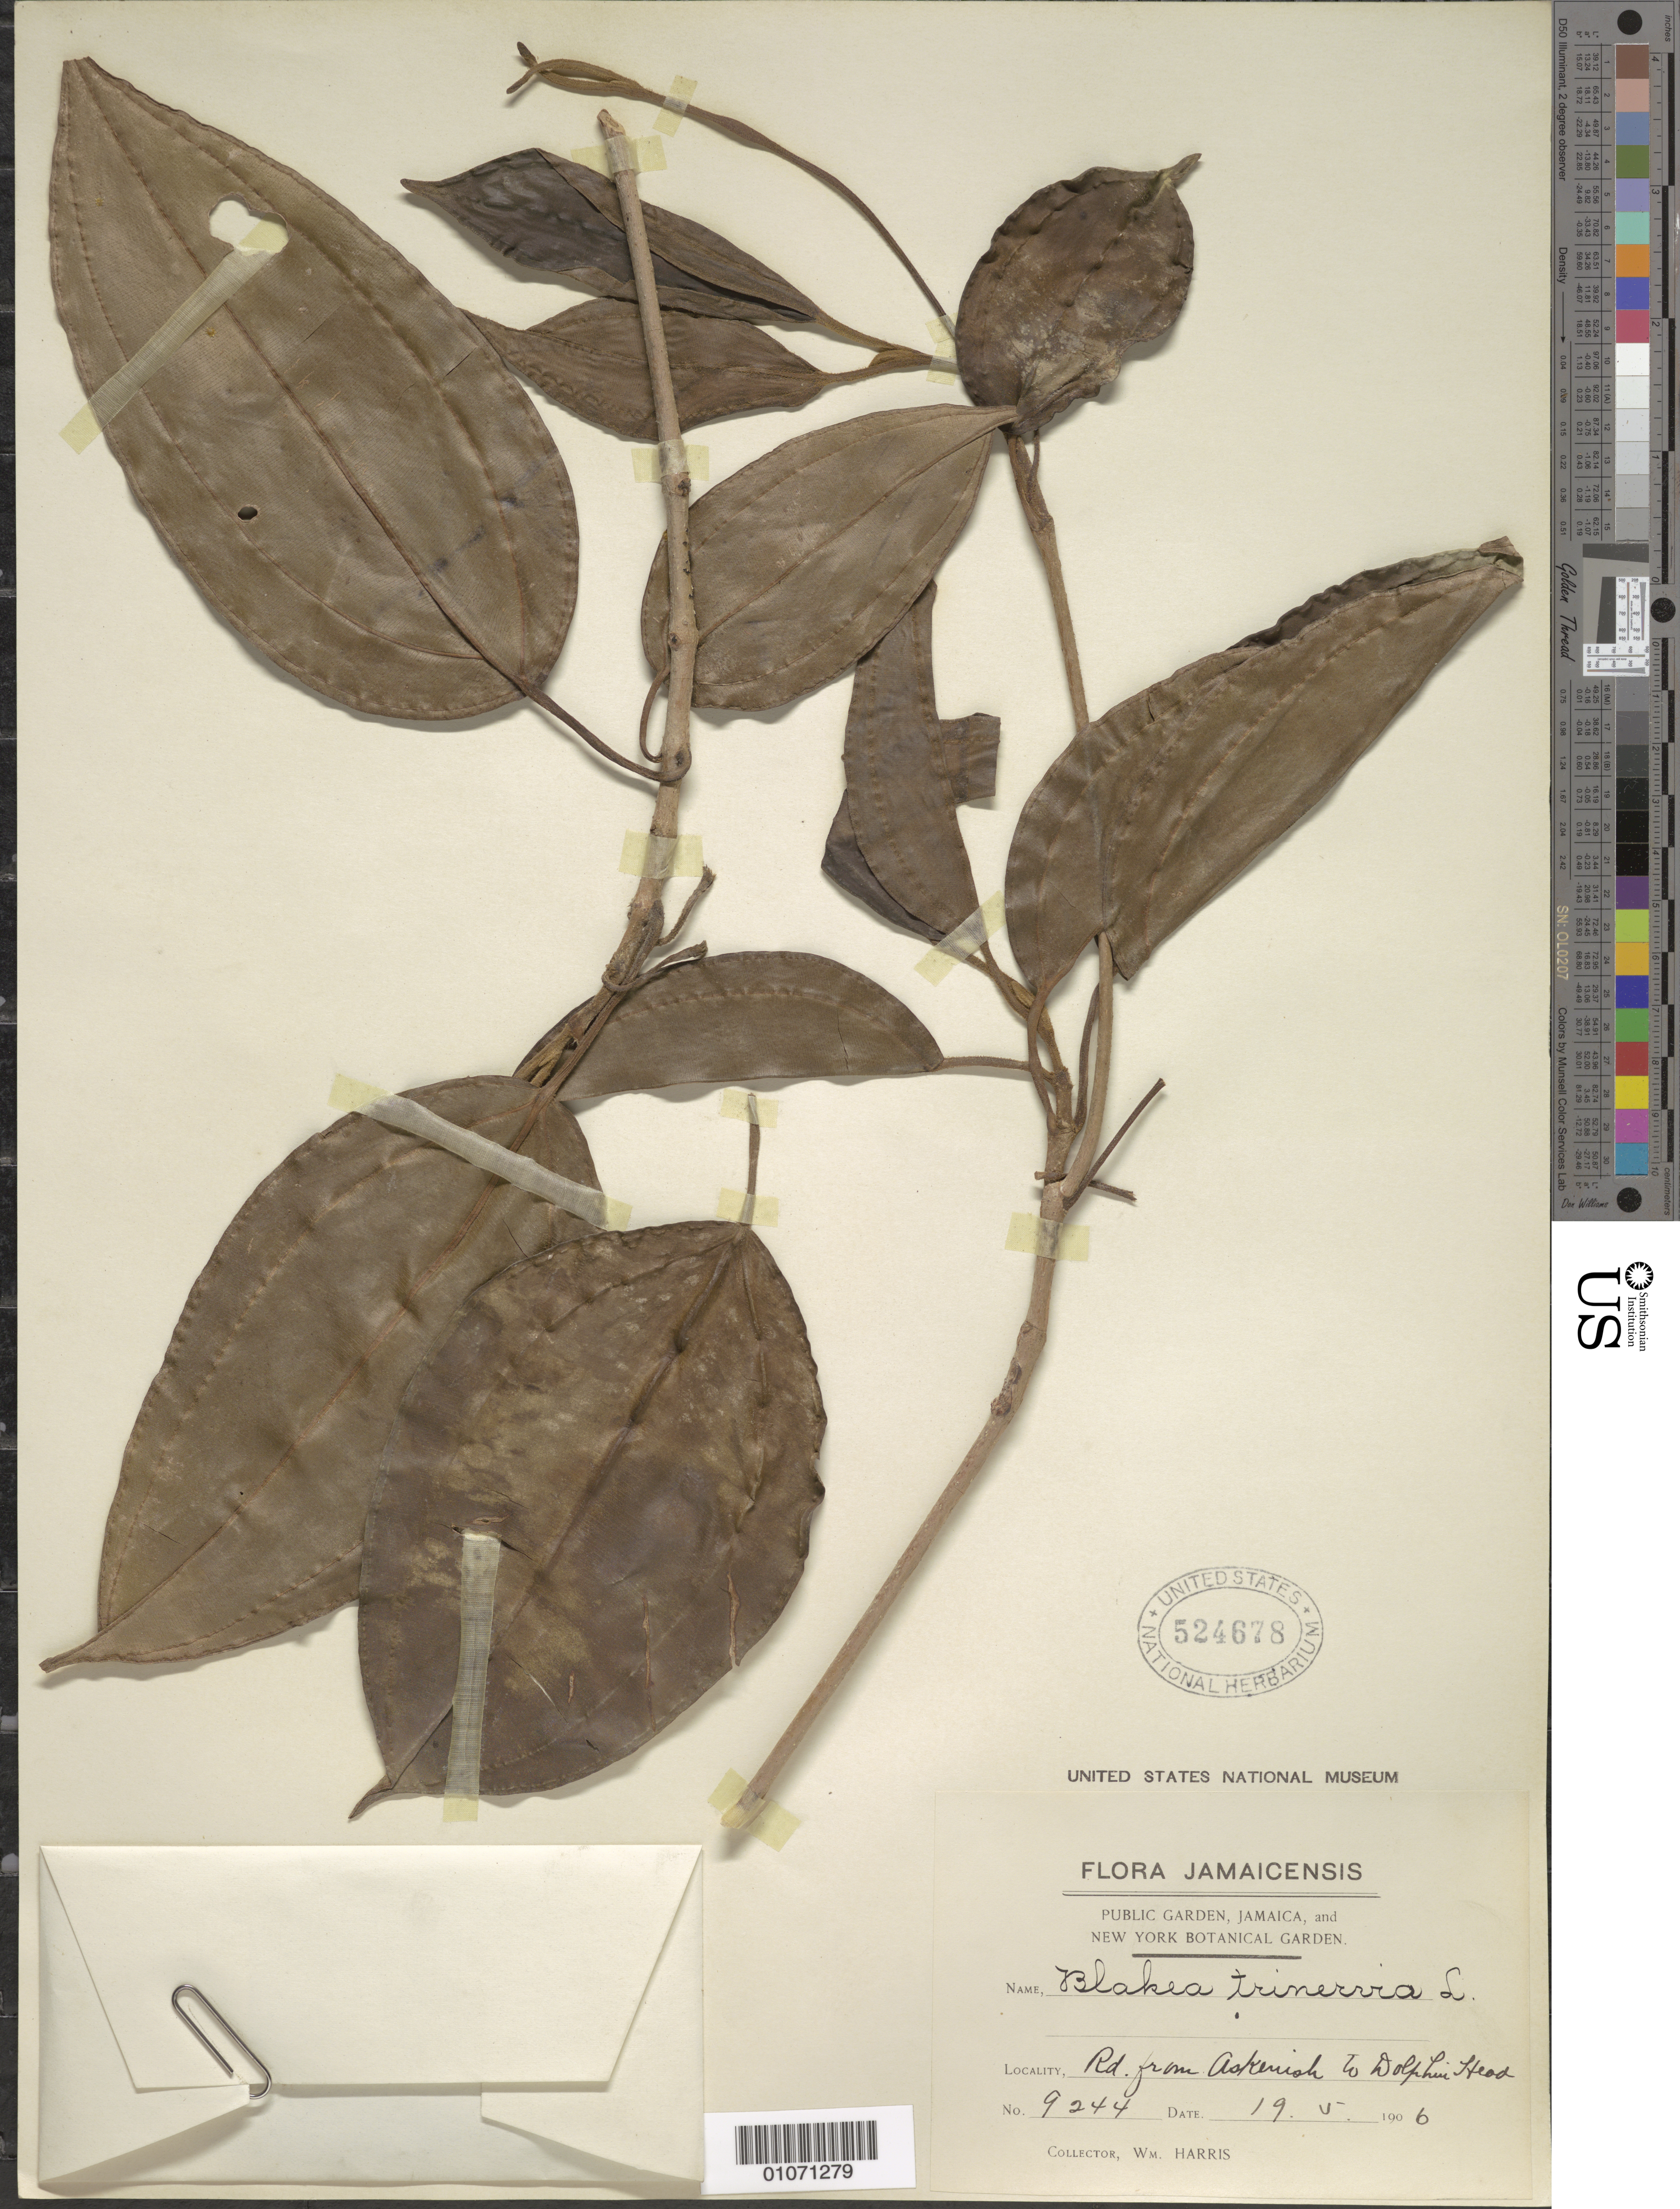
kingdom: Plantae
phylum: Tracheophyta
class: Magnoliopsida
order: Myrtales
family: Melastomataceae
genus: Blakea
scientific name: Blakea trinervia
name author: L.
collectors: W. Harris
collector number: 9244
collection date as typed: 19 May 1906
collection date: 1906-05-19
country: Jamaica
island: Jamaica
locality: Askenish to Dolphin Head road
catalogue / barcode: US 524678